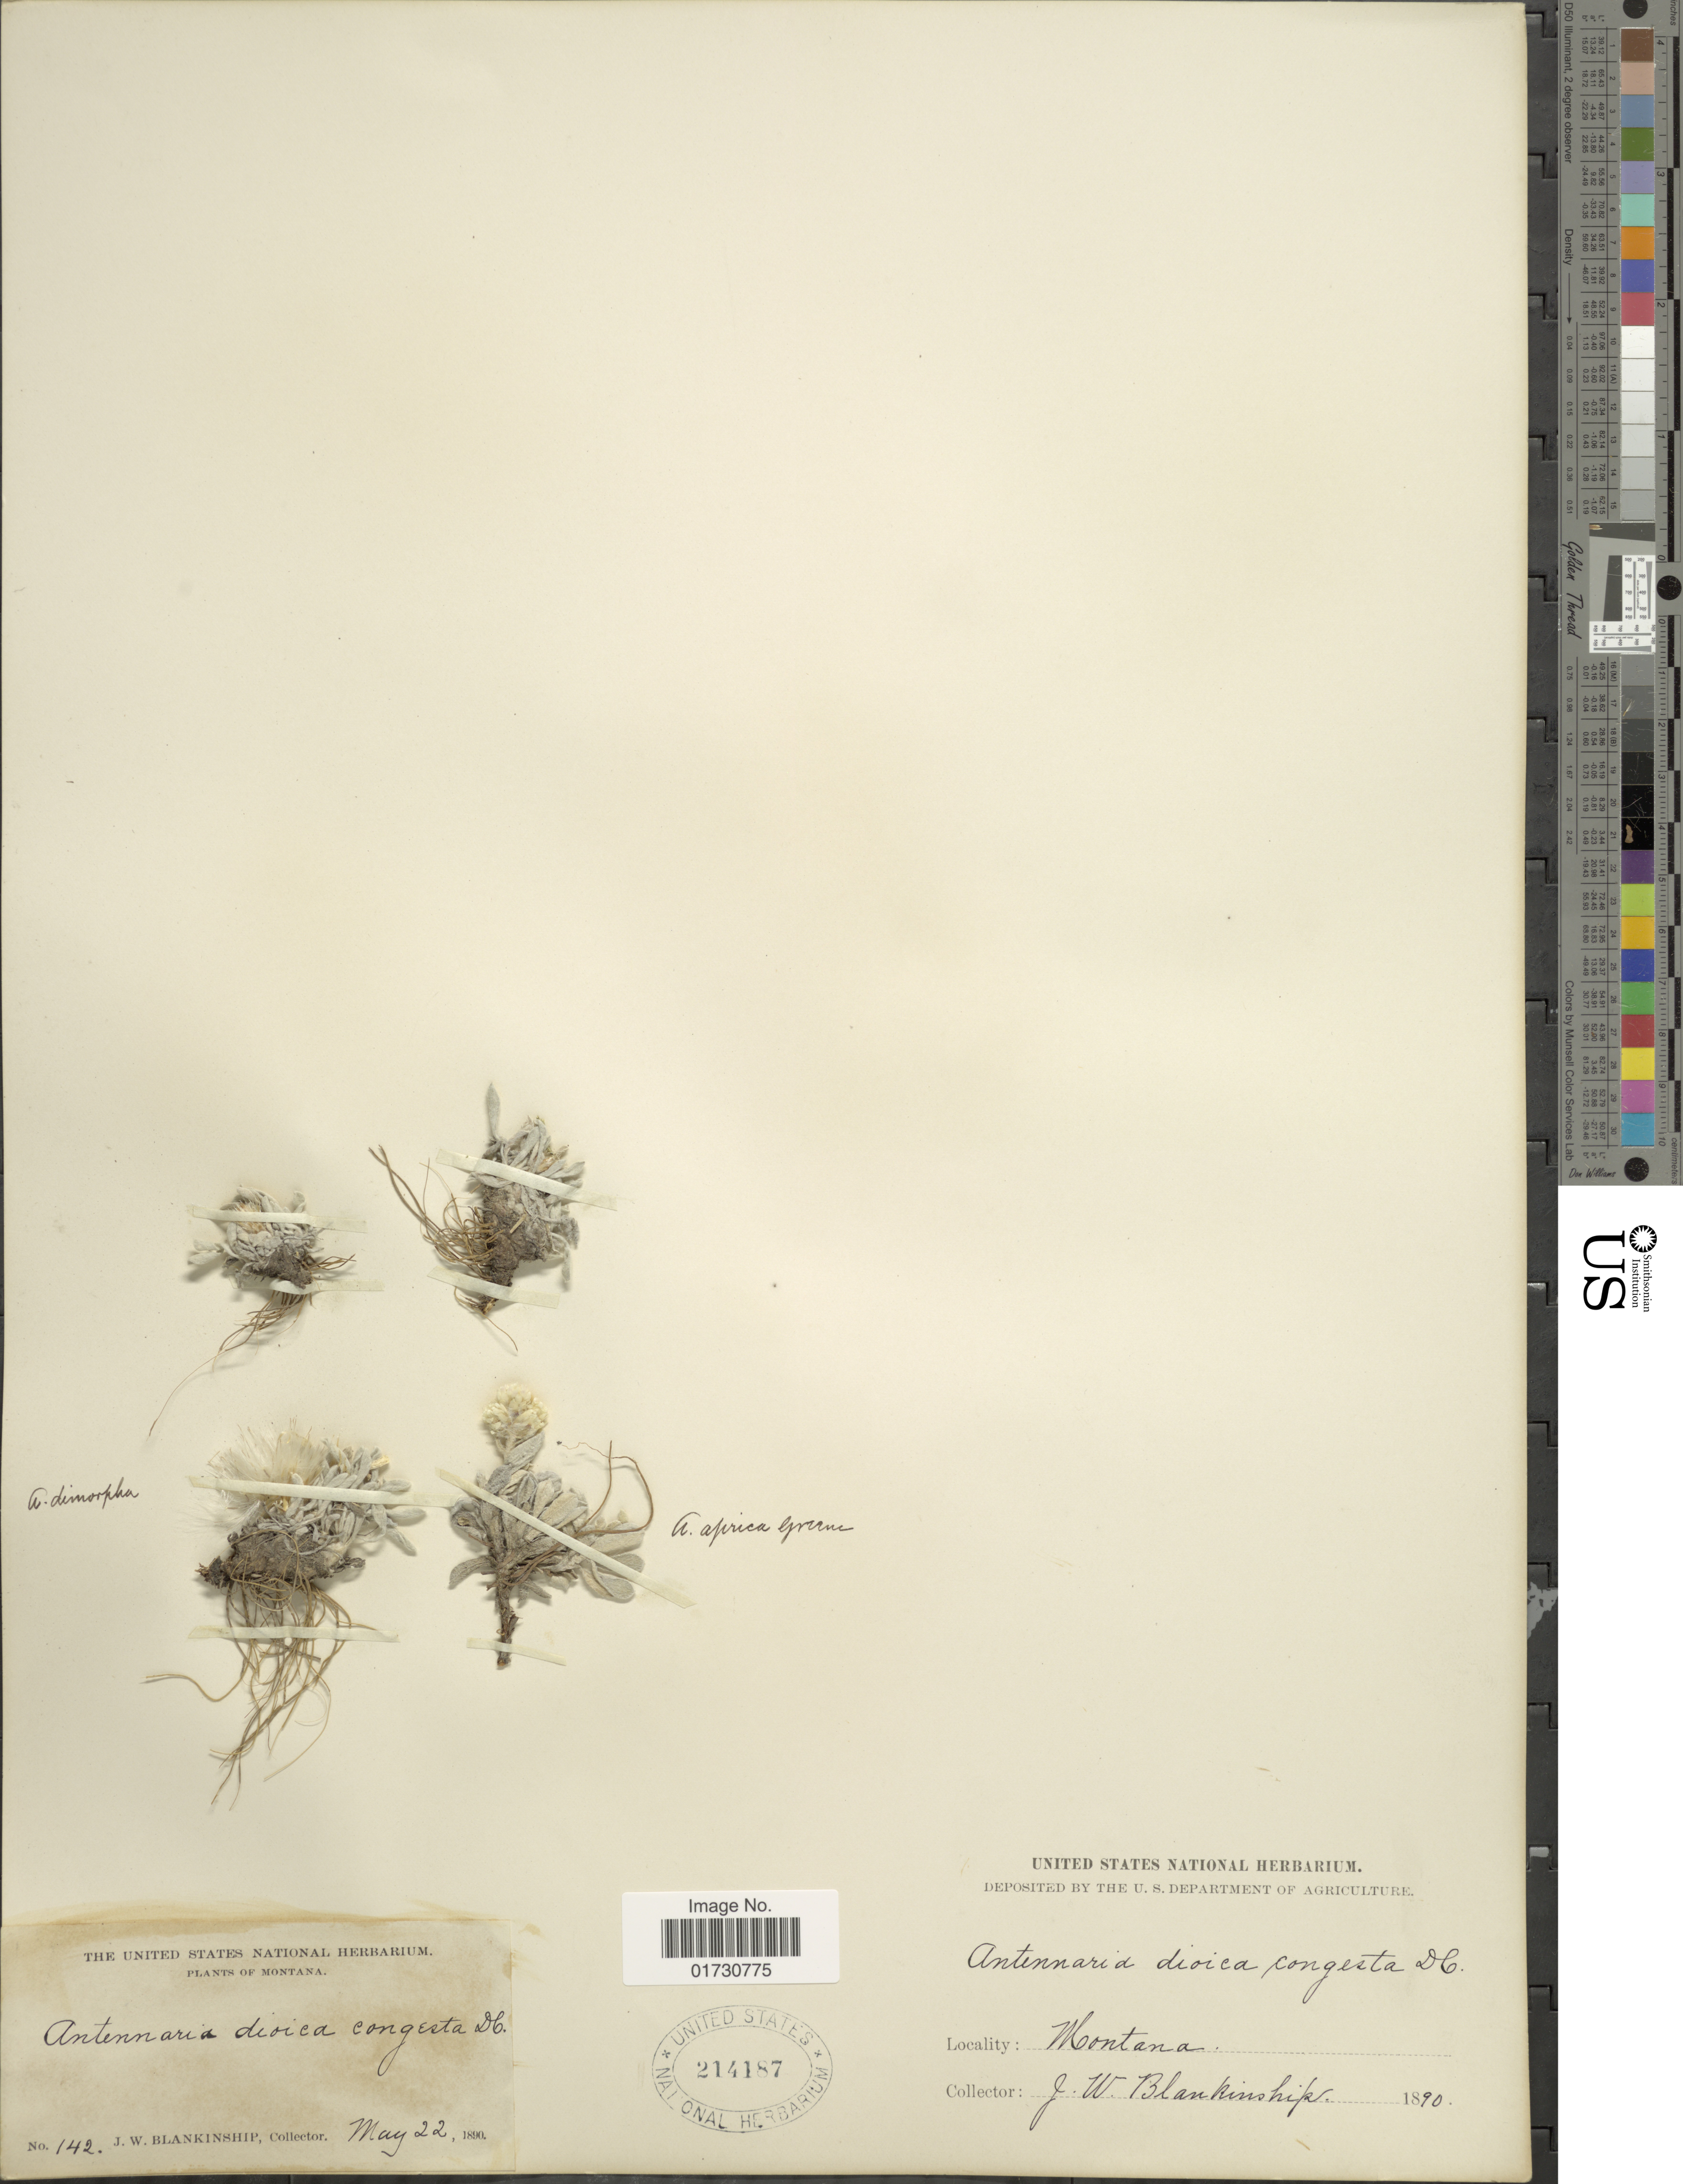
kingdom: Plantae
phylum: Tracheophyta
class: Magnoliopsida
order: Asterales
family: Asteraceae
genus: Antennaria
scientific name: Antennaria dimorpha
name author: (Nutt.) Torr. & A. Gray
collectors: J. W. Blankinship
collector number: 142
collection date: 1890-05-22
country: United States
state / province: Montana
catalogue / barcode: US 214187